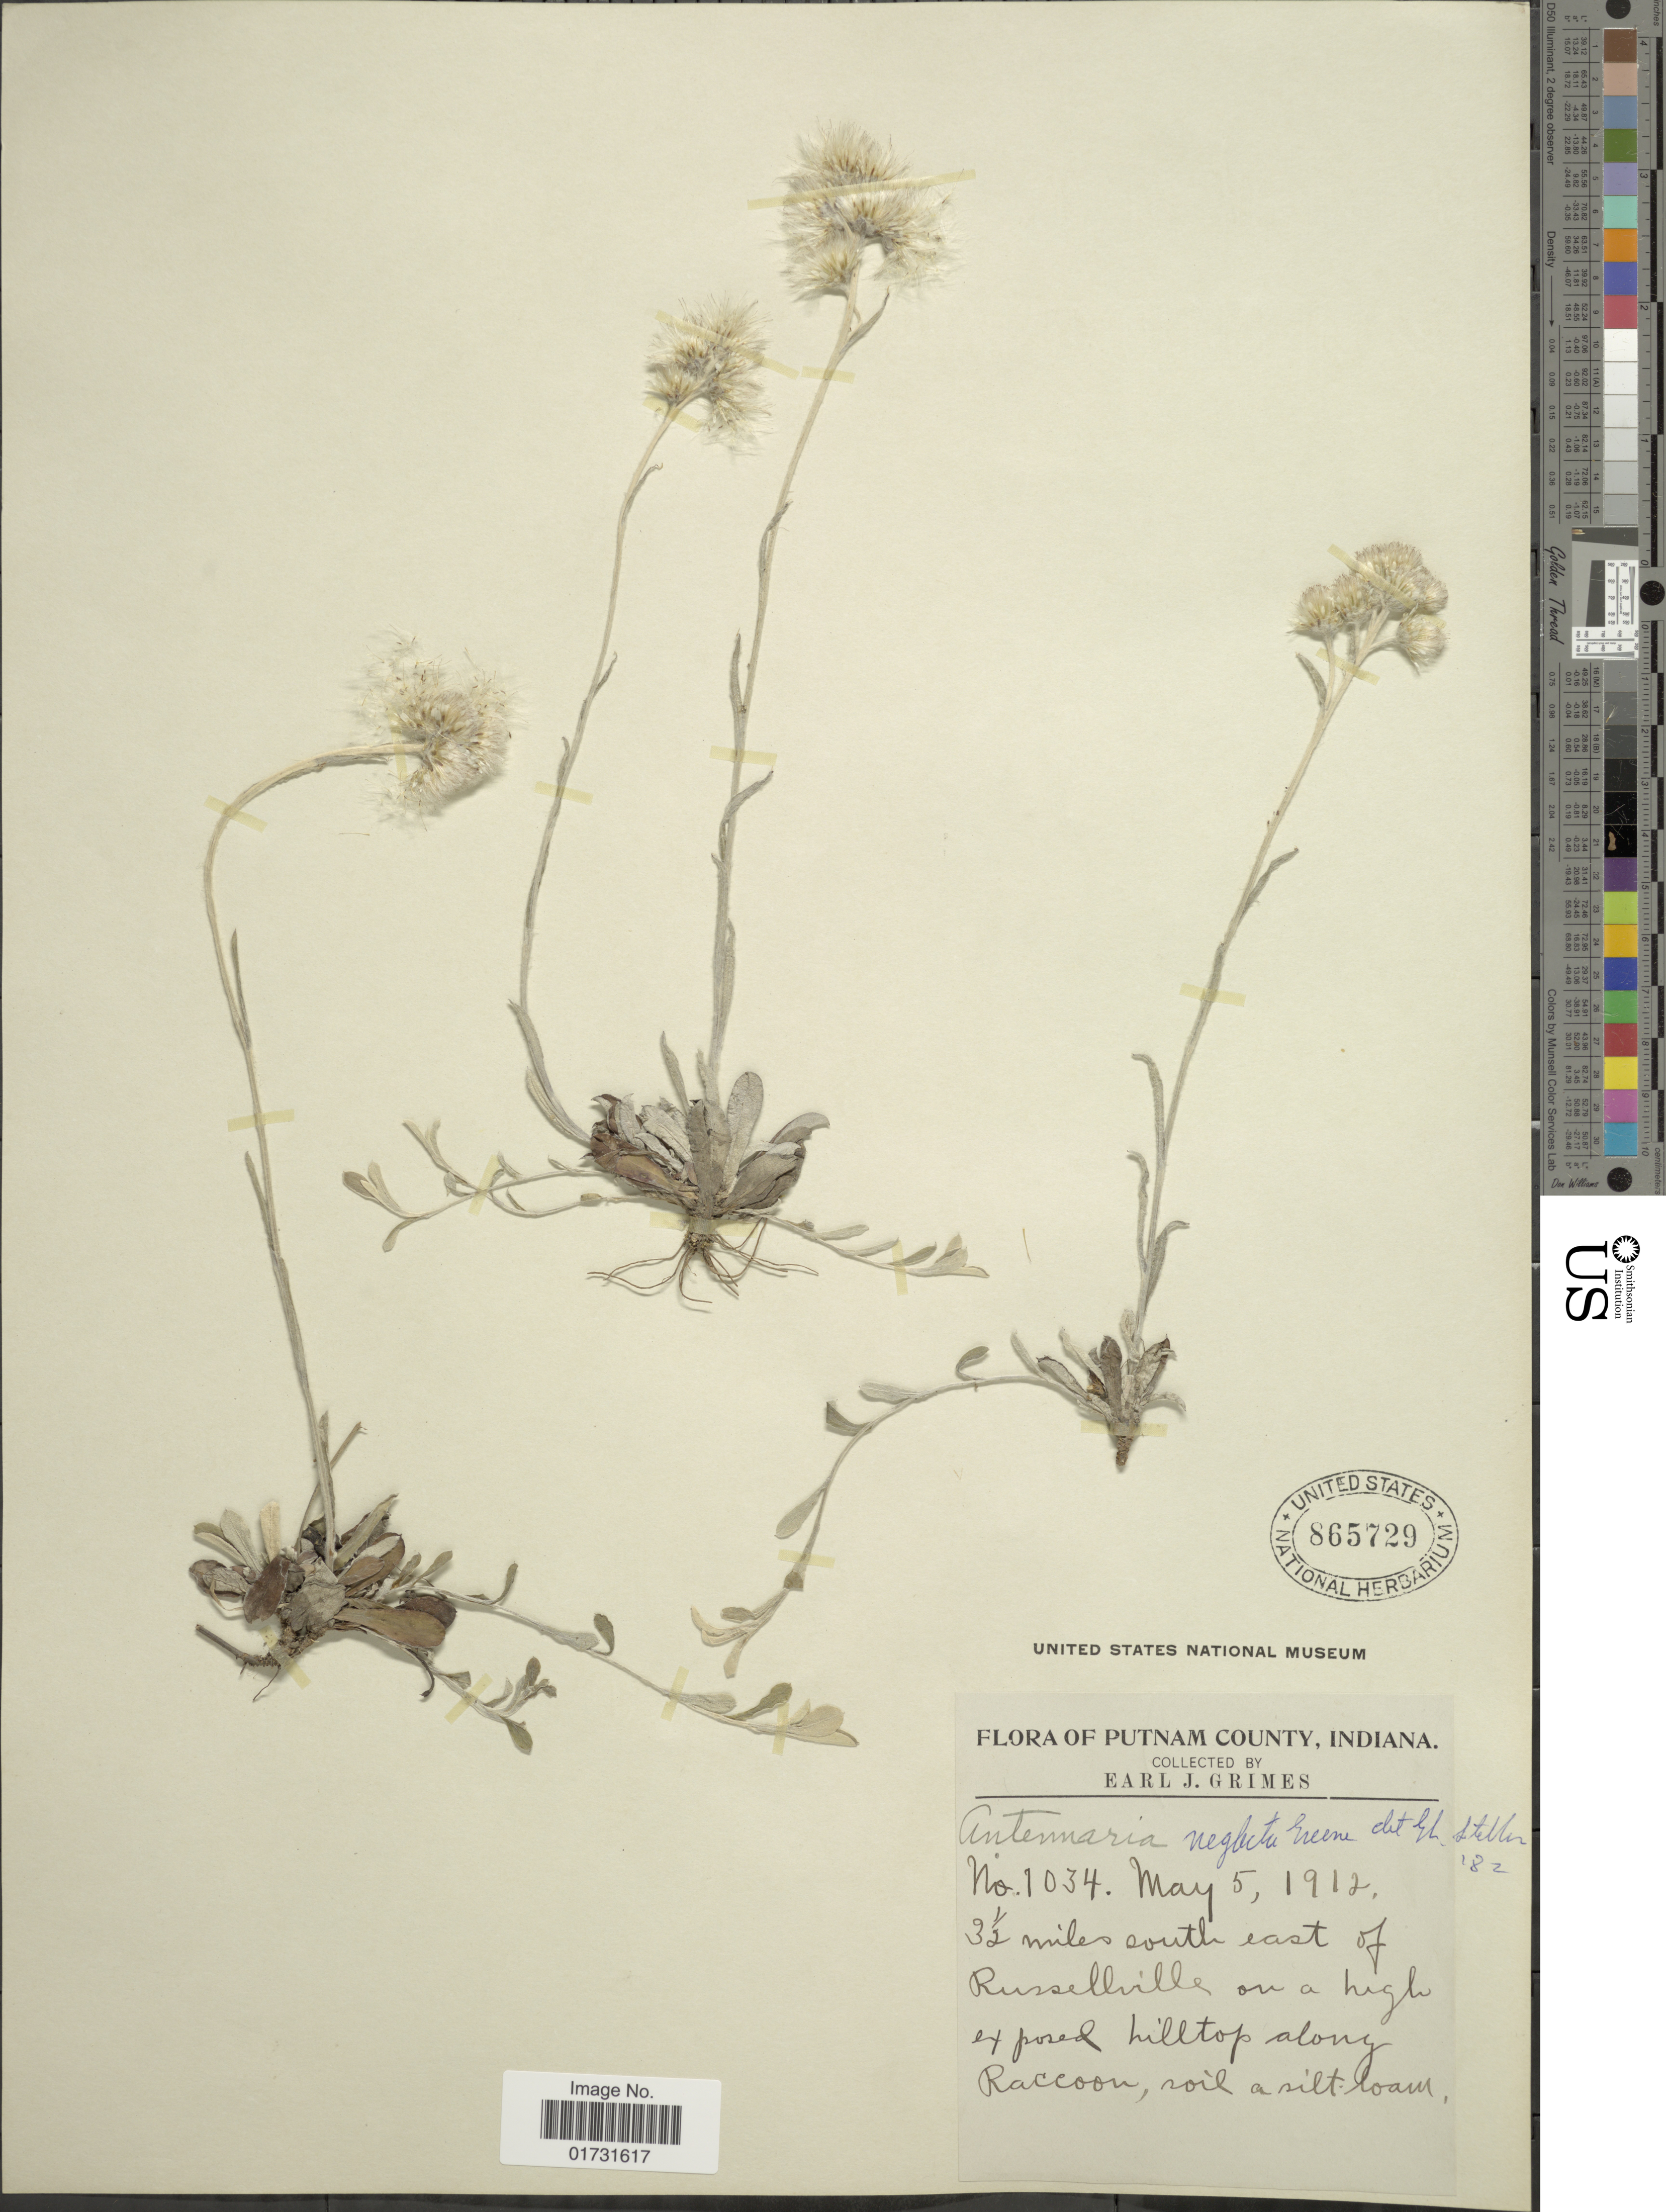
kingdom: Plantae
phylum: Tracheophyta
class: Magnoliopsida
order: Asterales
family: Asteraceae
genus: Antennaria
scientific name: Antennaria neglecta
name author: Greene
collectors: E. J. Grimes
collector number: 1034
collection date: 1912-05-05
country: United States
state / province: Indiana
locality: Putnam County. 3½ miles south east of Russellville on a high exposed hilltop along Raccoon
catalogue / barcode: US 865729